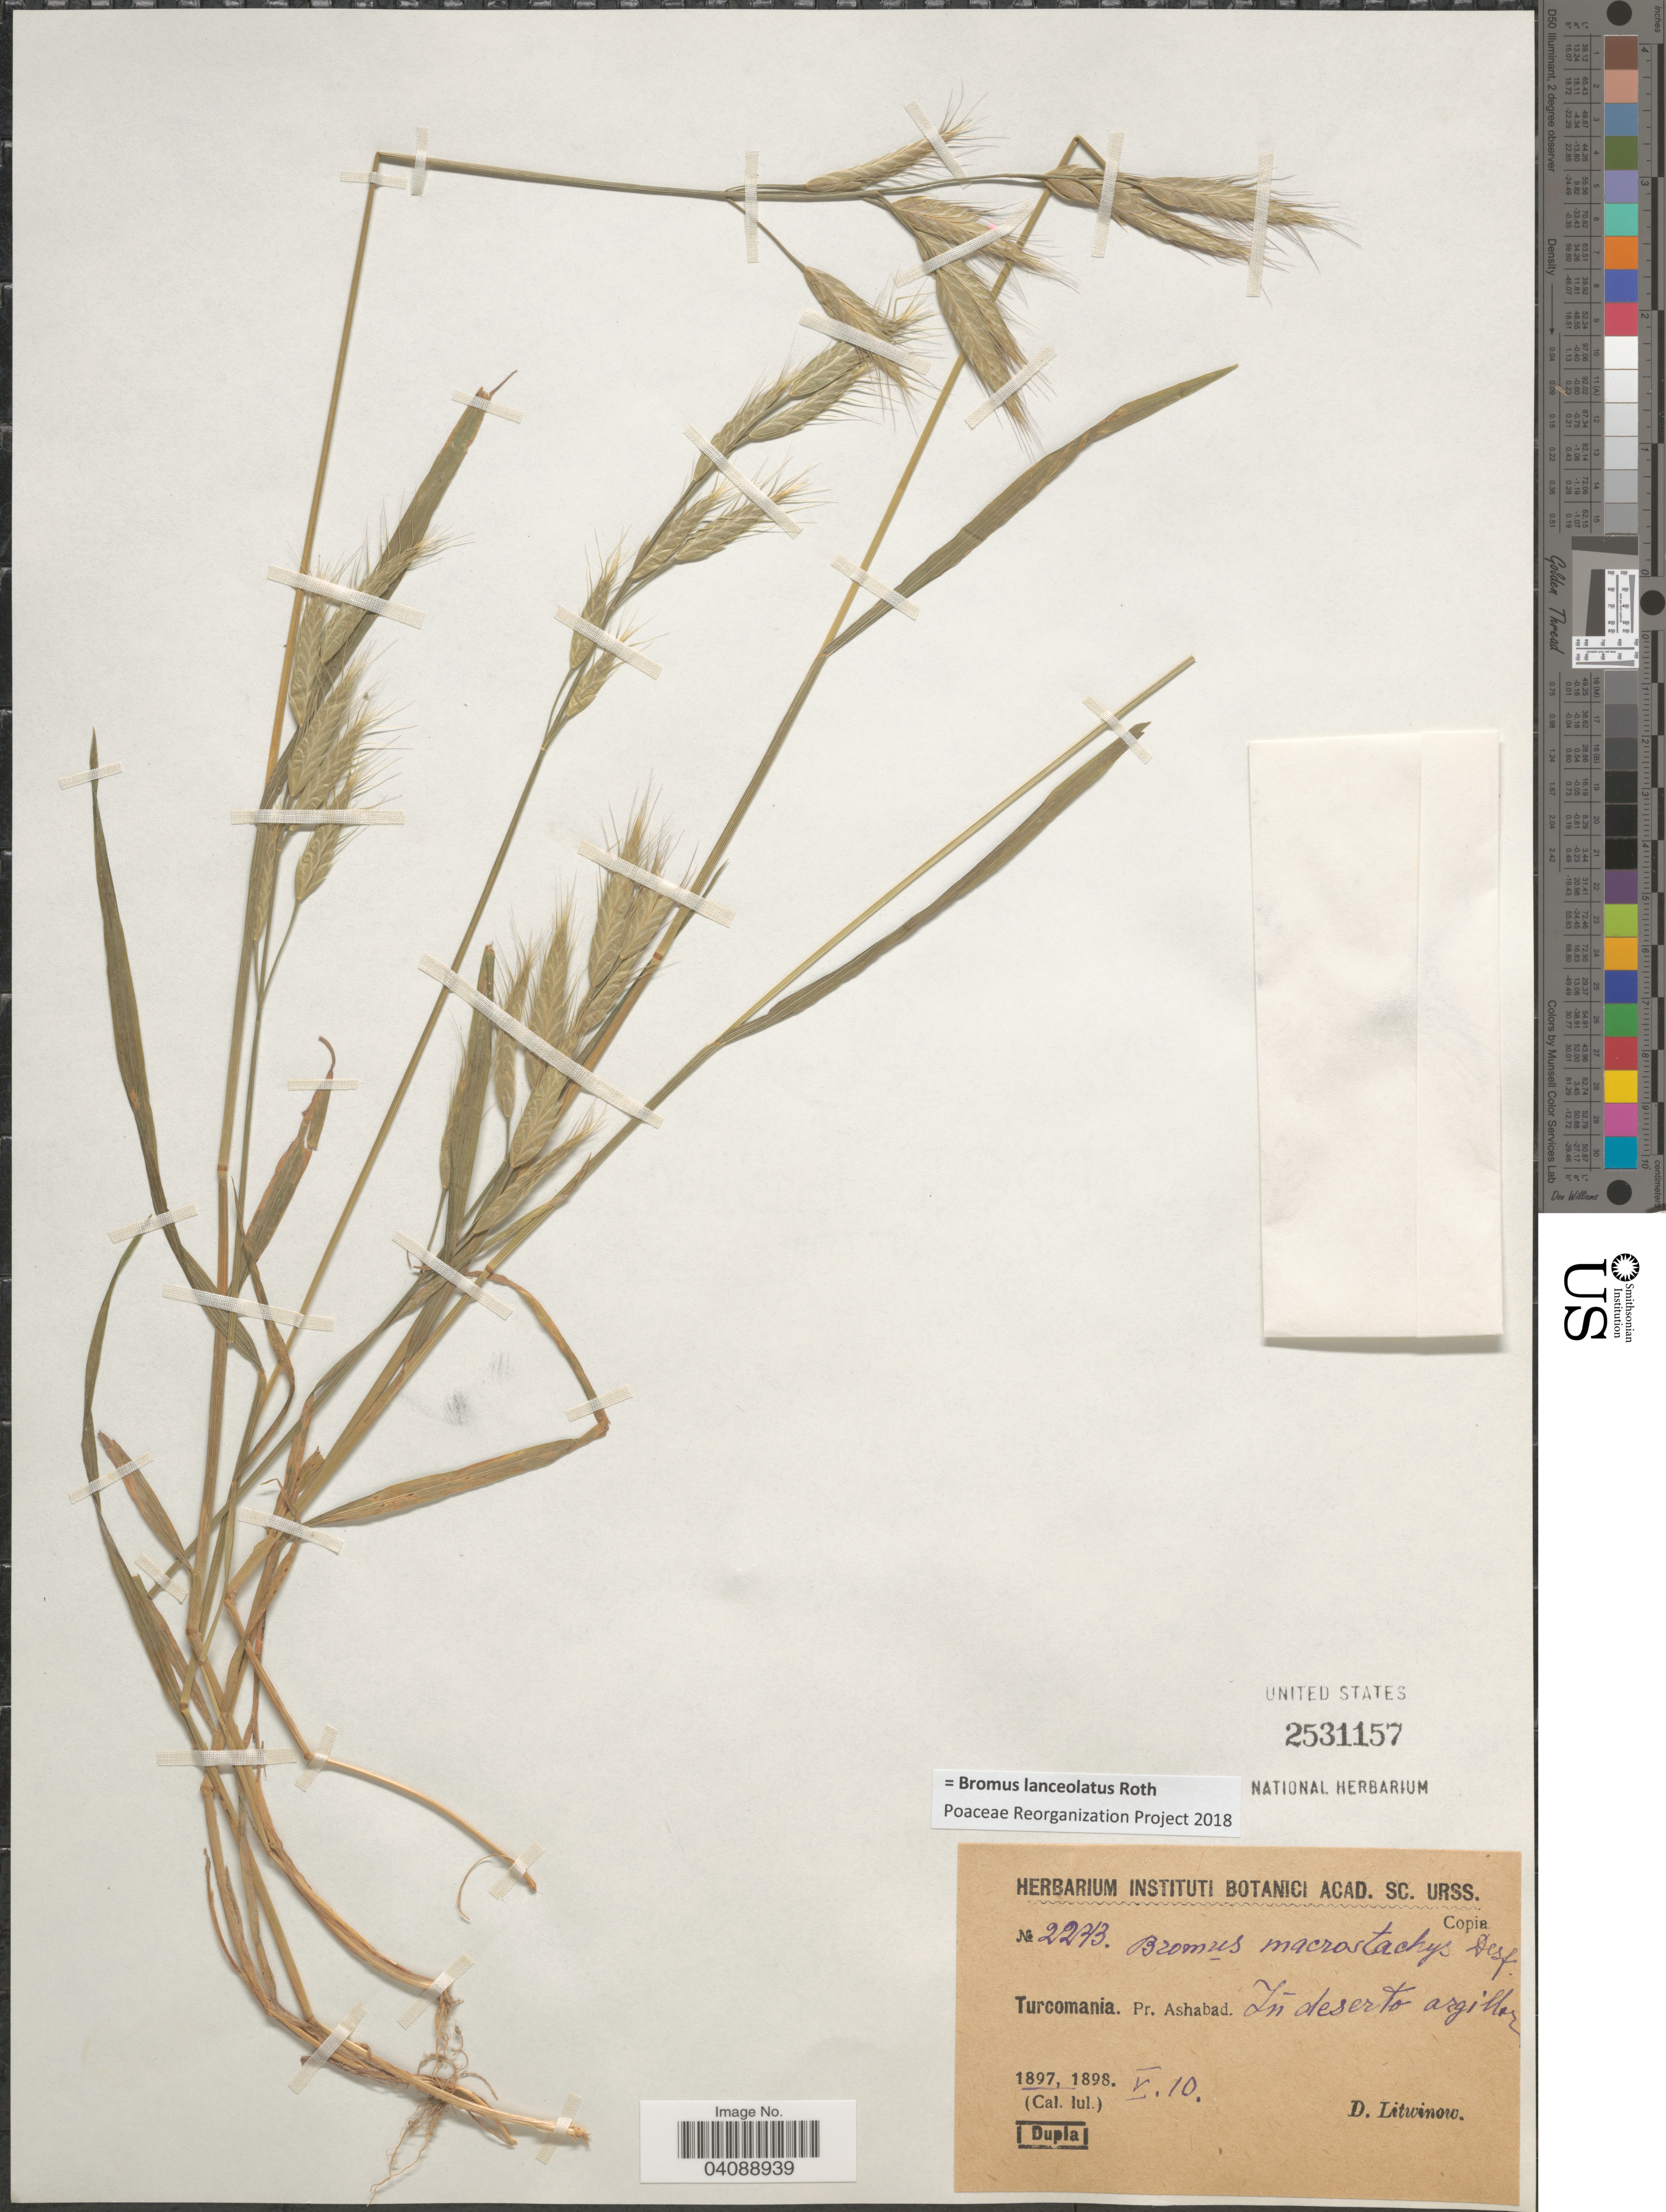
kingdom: Plantae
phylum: Tracheophyta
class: Liliopsida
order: Poales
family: Poaceae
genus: Bromus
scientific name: Bromus lanceolatus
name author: Roth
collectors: D. Litwinow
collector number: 2243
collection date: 1897-05-10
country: Turkmenistan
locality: Turcomania. Pr. Ashabad. In deserto argillos.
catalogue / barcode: US 2531157